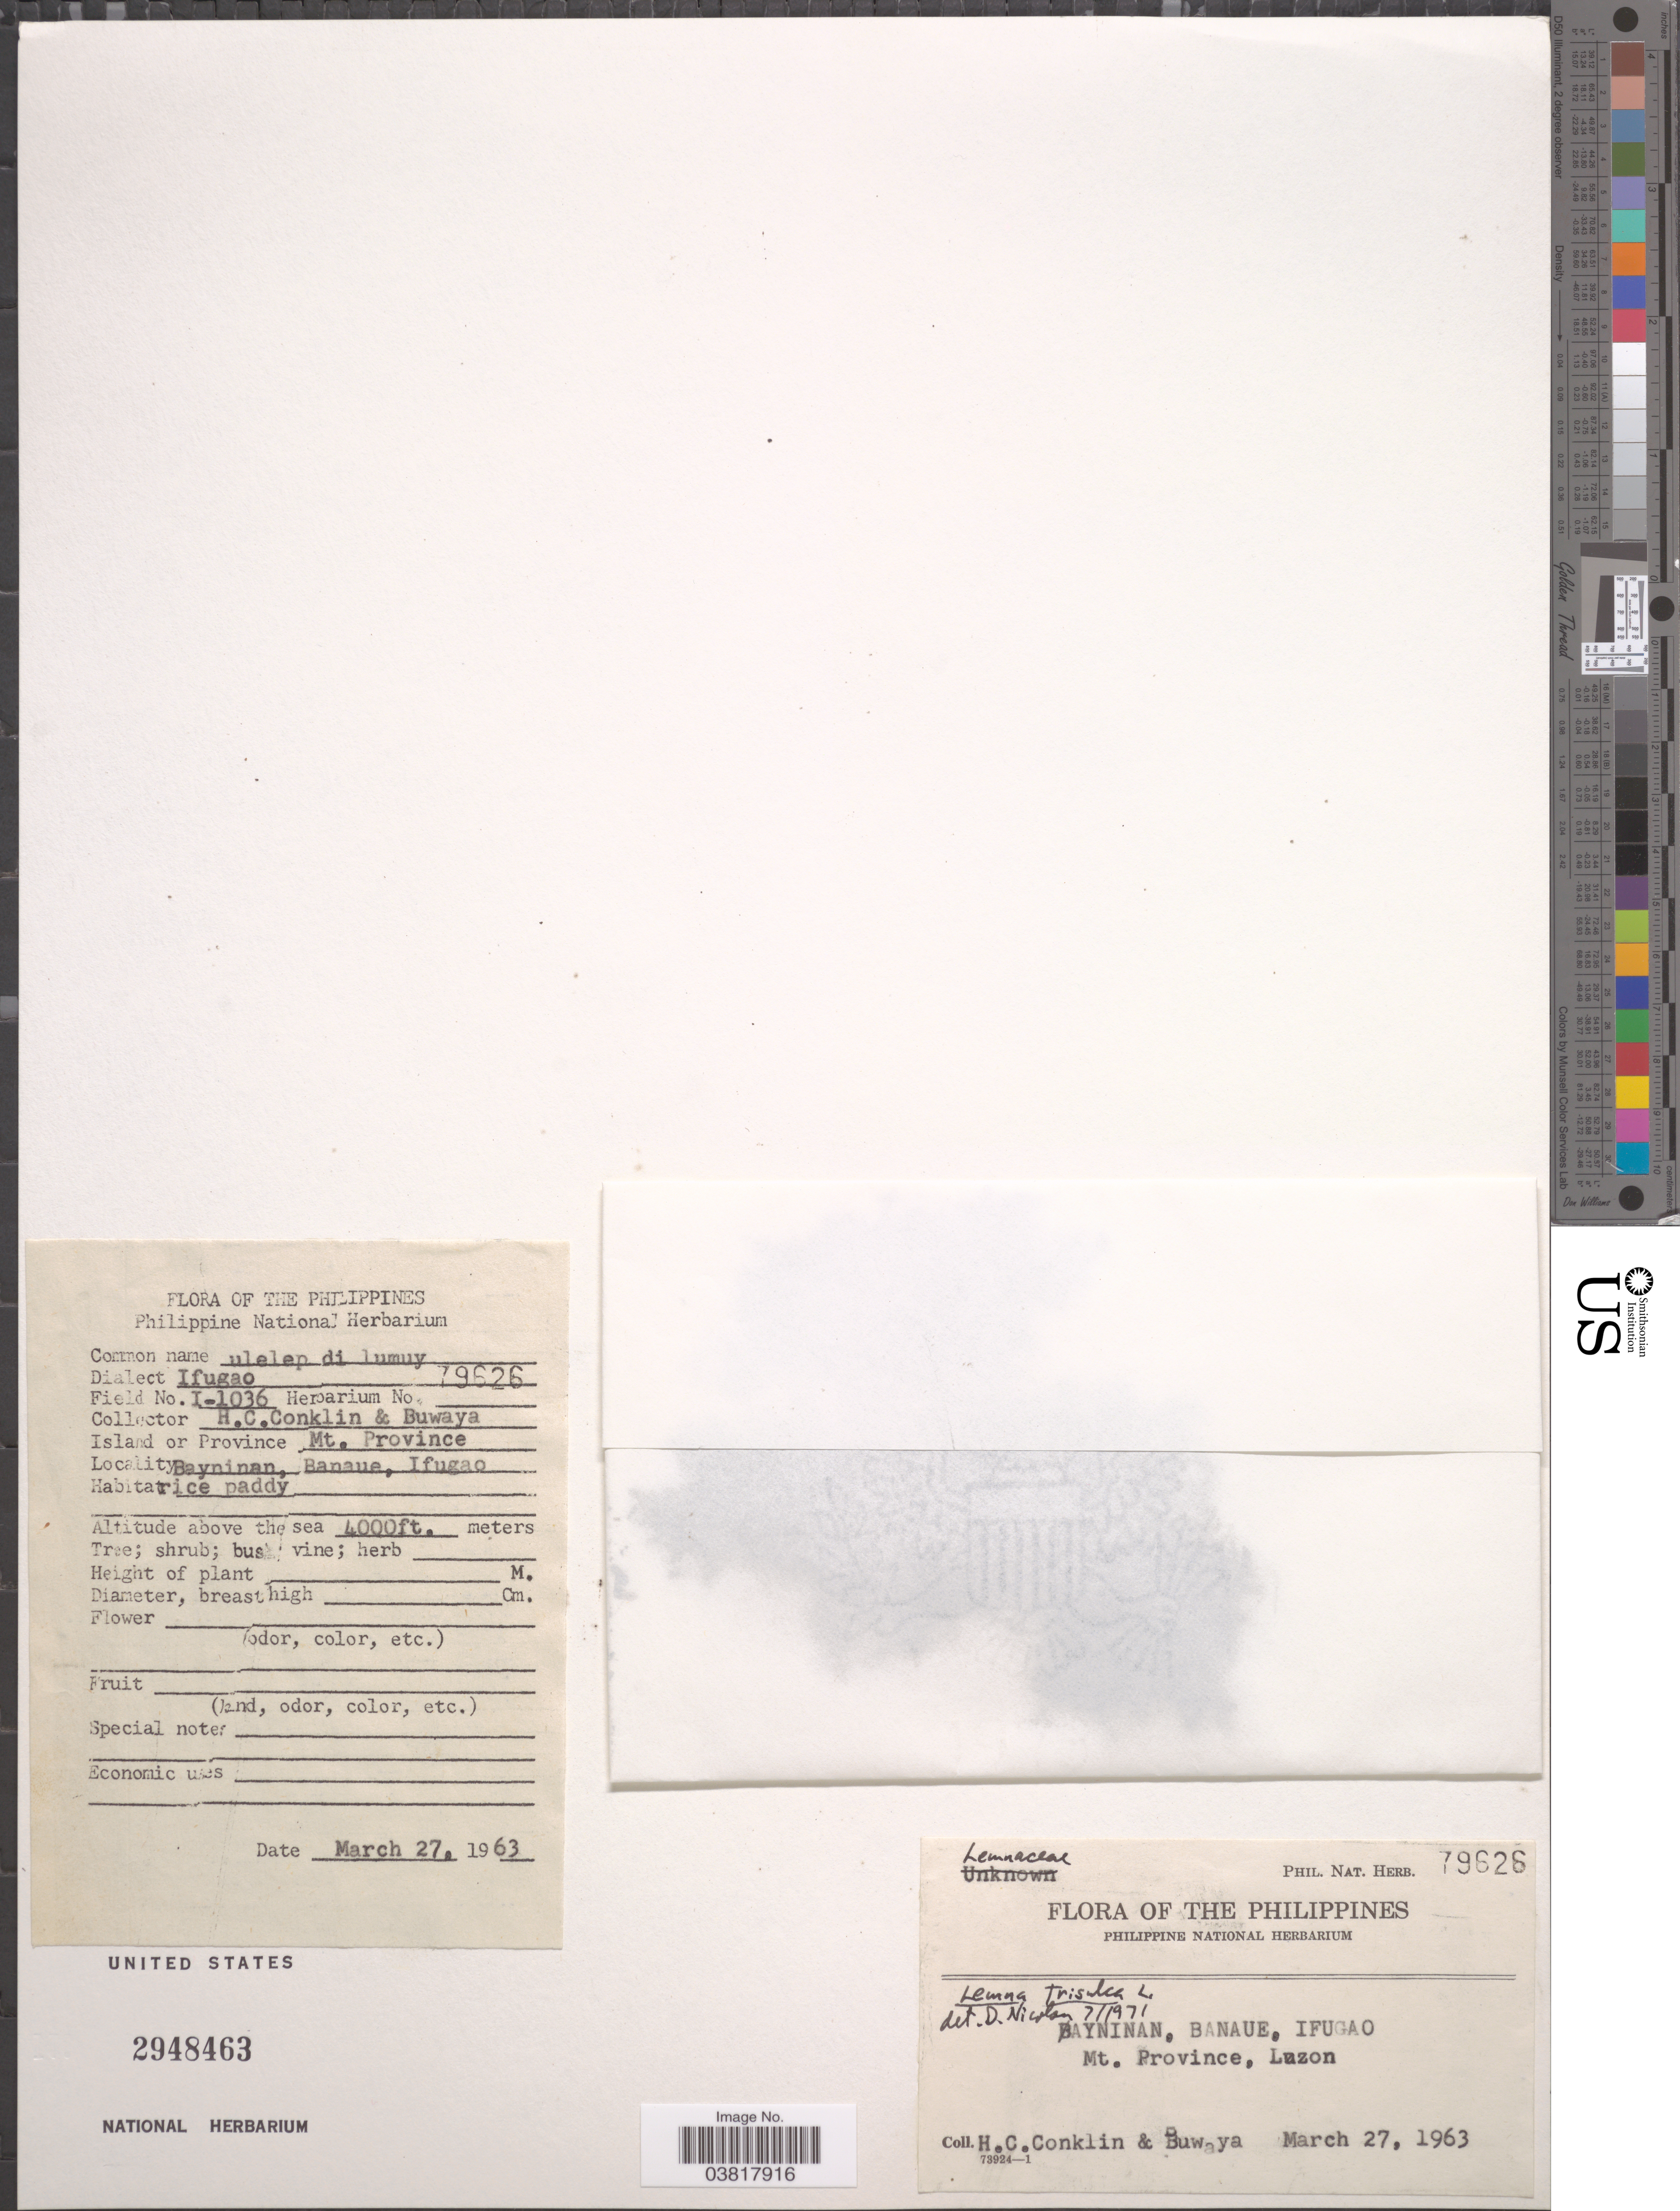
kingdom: Plantae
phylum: Tracheophyta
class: Liliopsida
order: Alismatales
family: Araceae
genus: Lemna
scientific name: Lemna trisulca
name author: L.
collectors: H. Conklin & -. Buwaya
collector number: Phil. Nat. Herb. 79626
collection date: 1963-03-27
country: Philippines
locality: Bayninan. Banaue, Ifugao. Mt. Province, Luzon.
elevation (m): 1219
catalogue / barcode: US 2948463